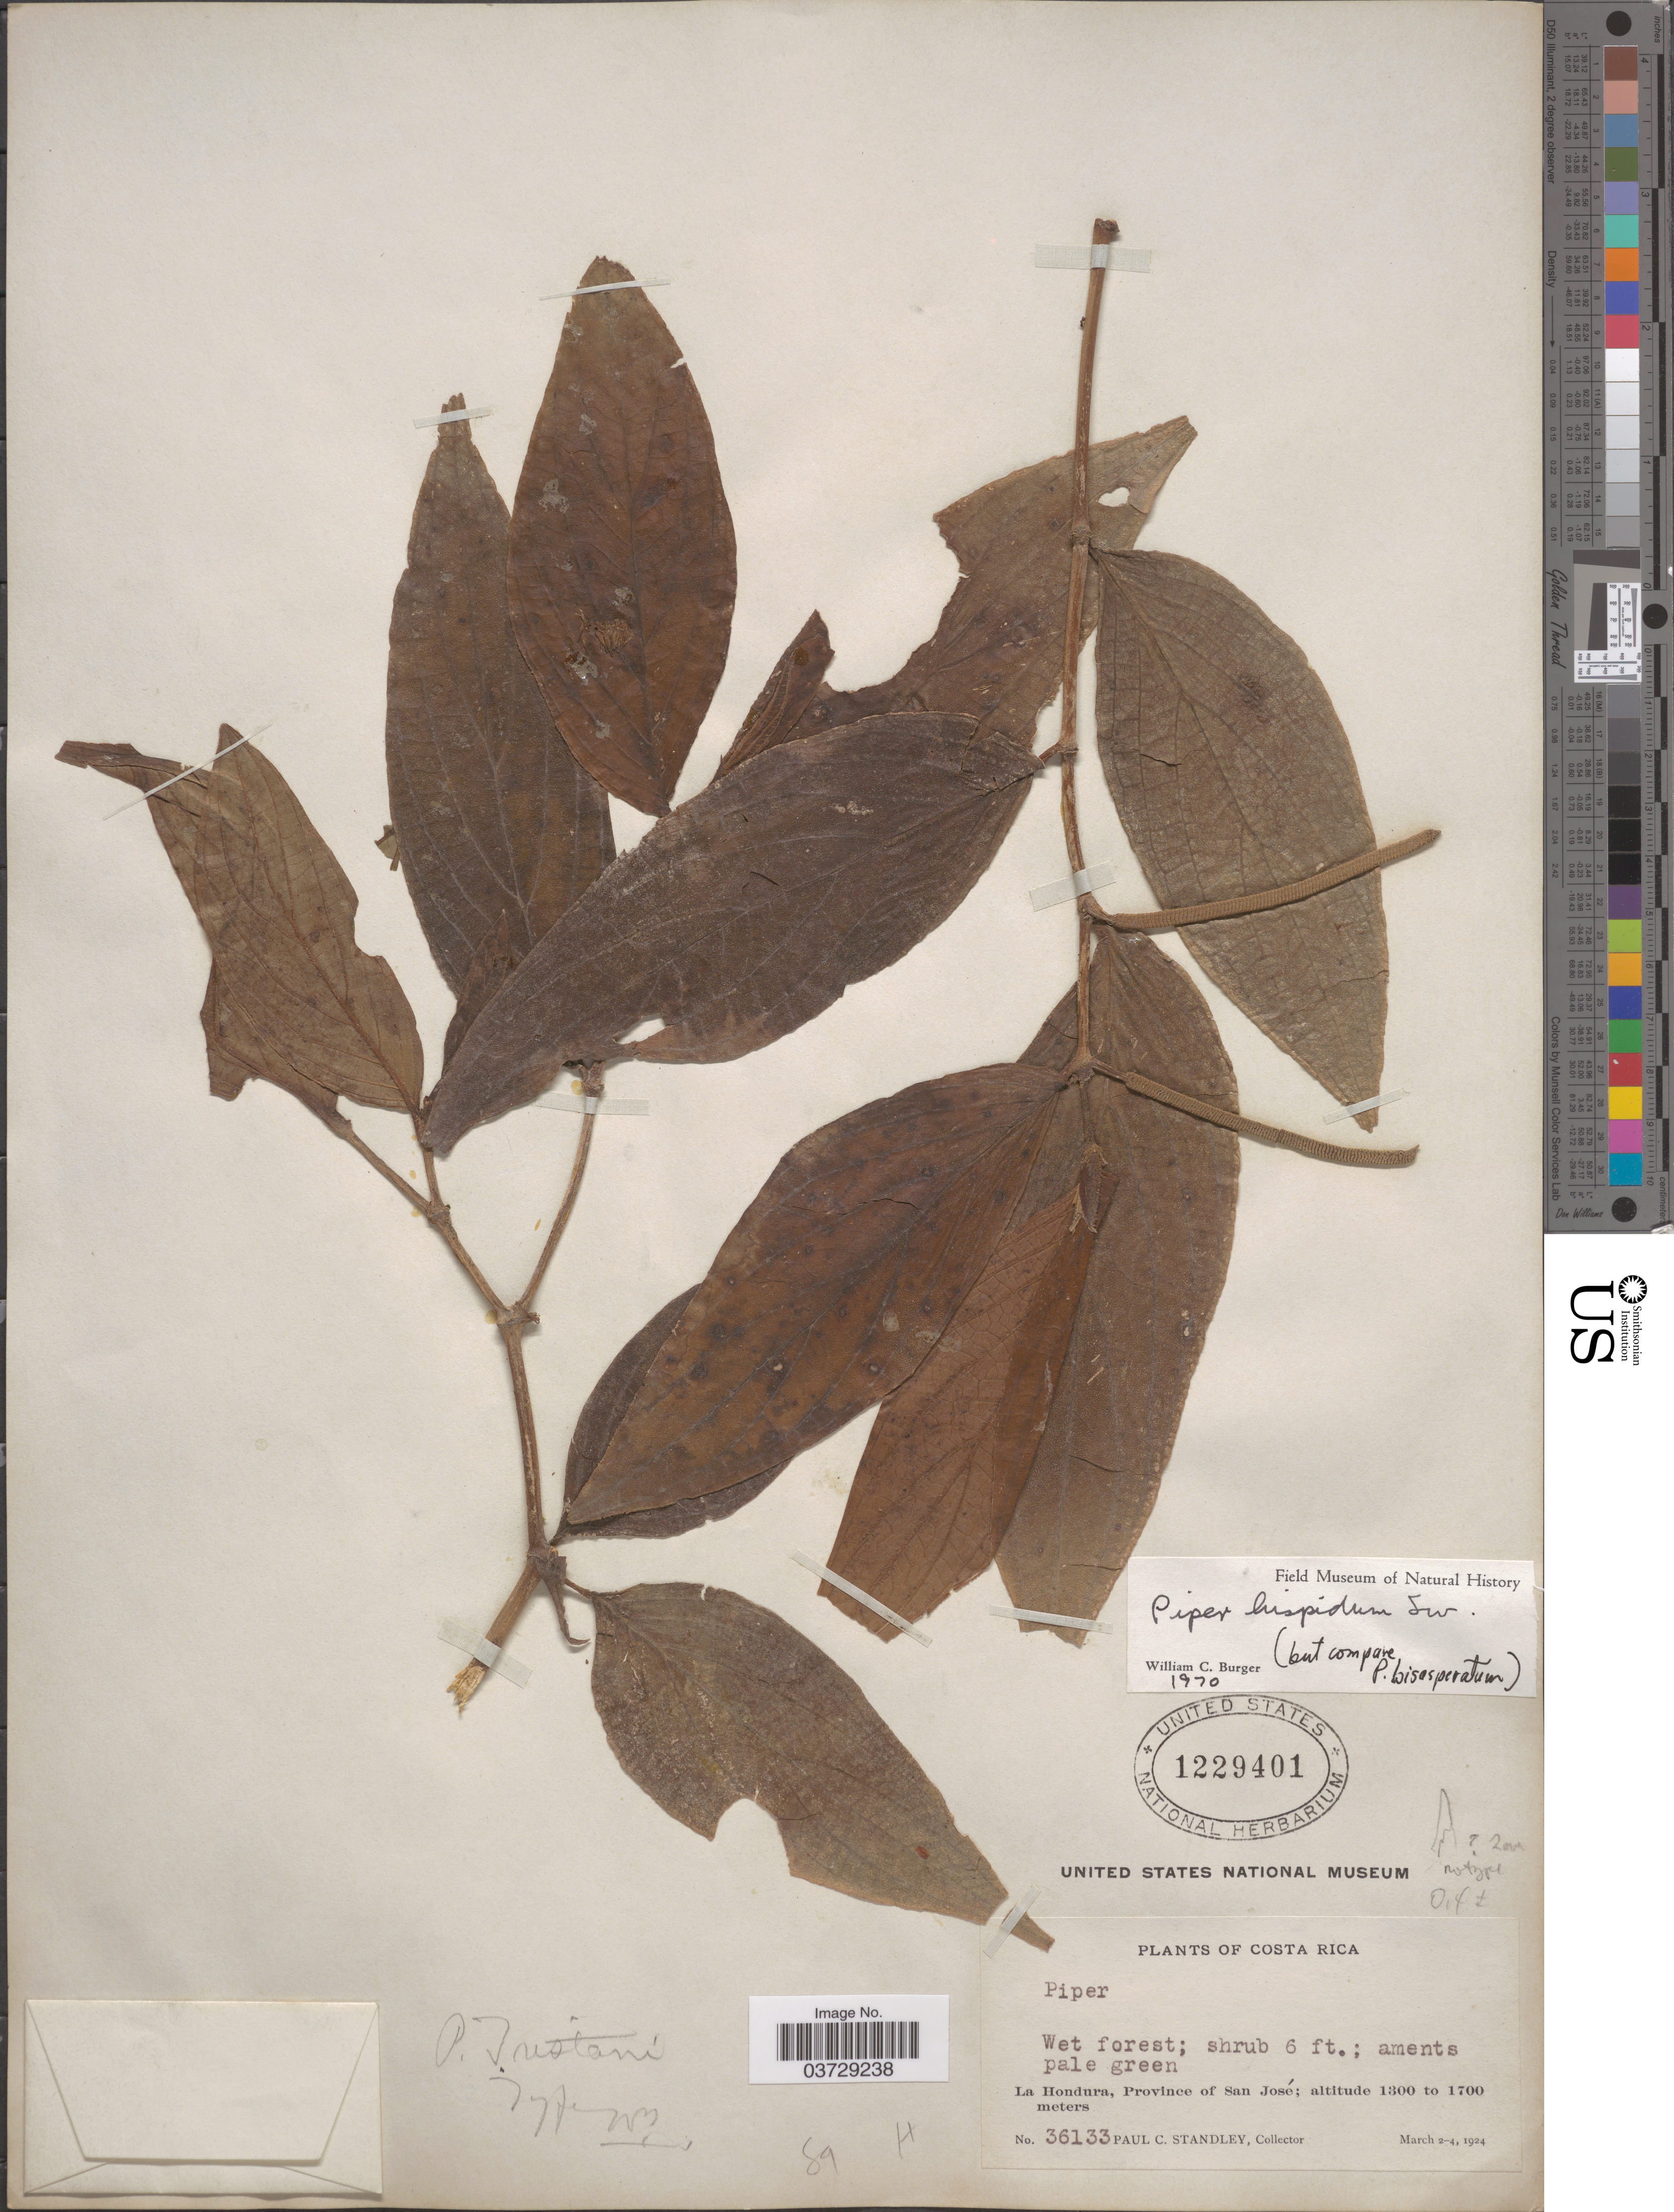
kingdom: Plantae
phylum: Tracheophyta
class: Magnoliopsida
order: Piperales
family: Piperaceae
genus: Piper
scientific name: Piper hispidum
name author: Sw.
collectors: P. C. Standley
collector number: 36133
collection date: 1924-03-02/1924-03-04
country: Costa Rica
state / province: San José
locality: La Hondura.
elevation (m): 1300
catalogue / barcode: US 1229401